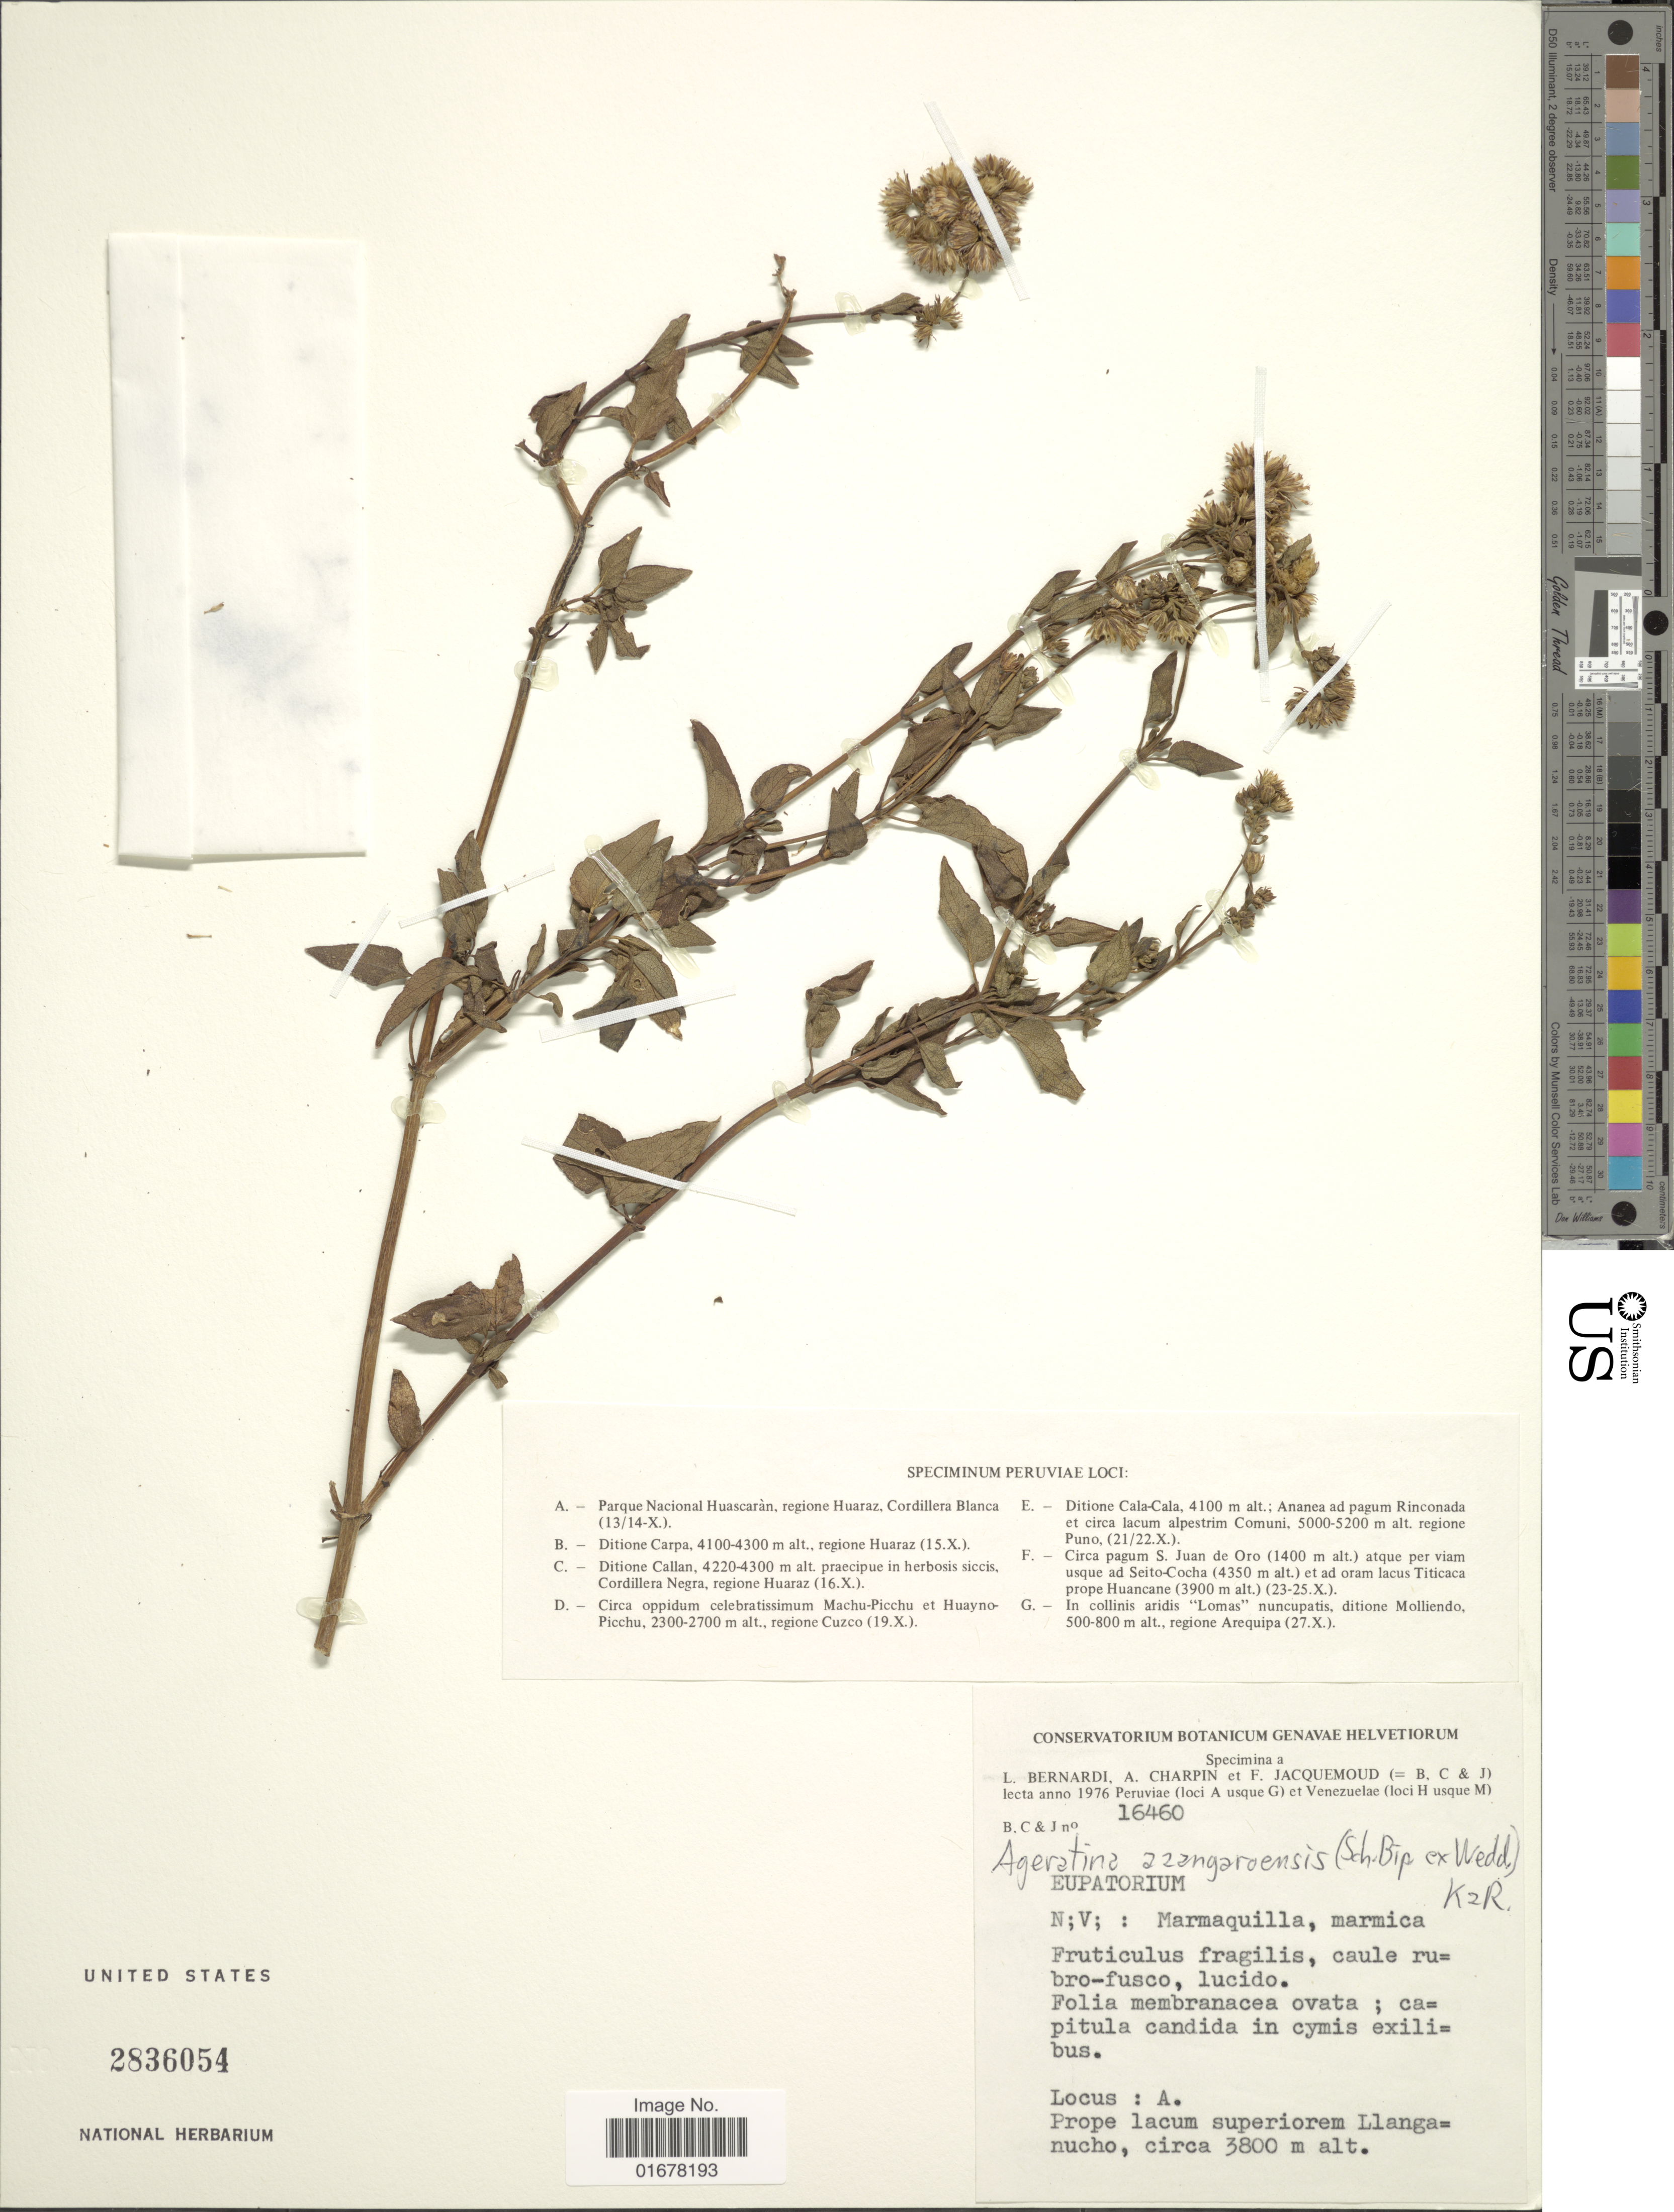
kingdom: Plantae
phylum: Tracheophyta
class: Magnoliopsida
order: Asterales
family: Asteraceae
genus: Ageratina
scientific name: Ageratina azangaroensis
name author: (Sch. Bip. ex Wedd.) R.M. King & H. Rob.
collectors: L. Bernardi, A. Charpin & F. Jacquemoud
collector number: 16460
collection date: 1976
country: Peru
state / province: Ancash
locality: Locus: A. Prope lacum superiorem Llanganucho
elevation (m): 3800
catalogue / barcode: US 2836054